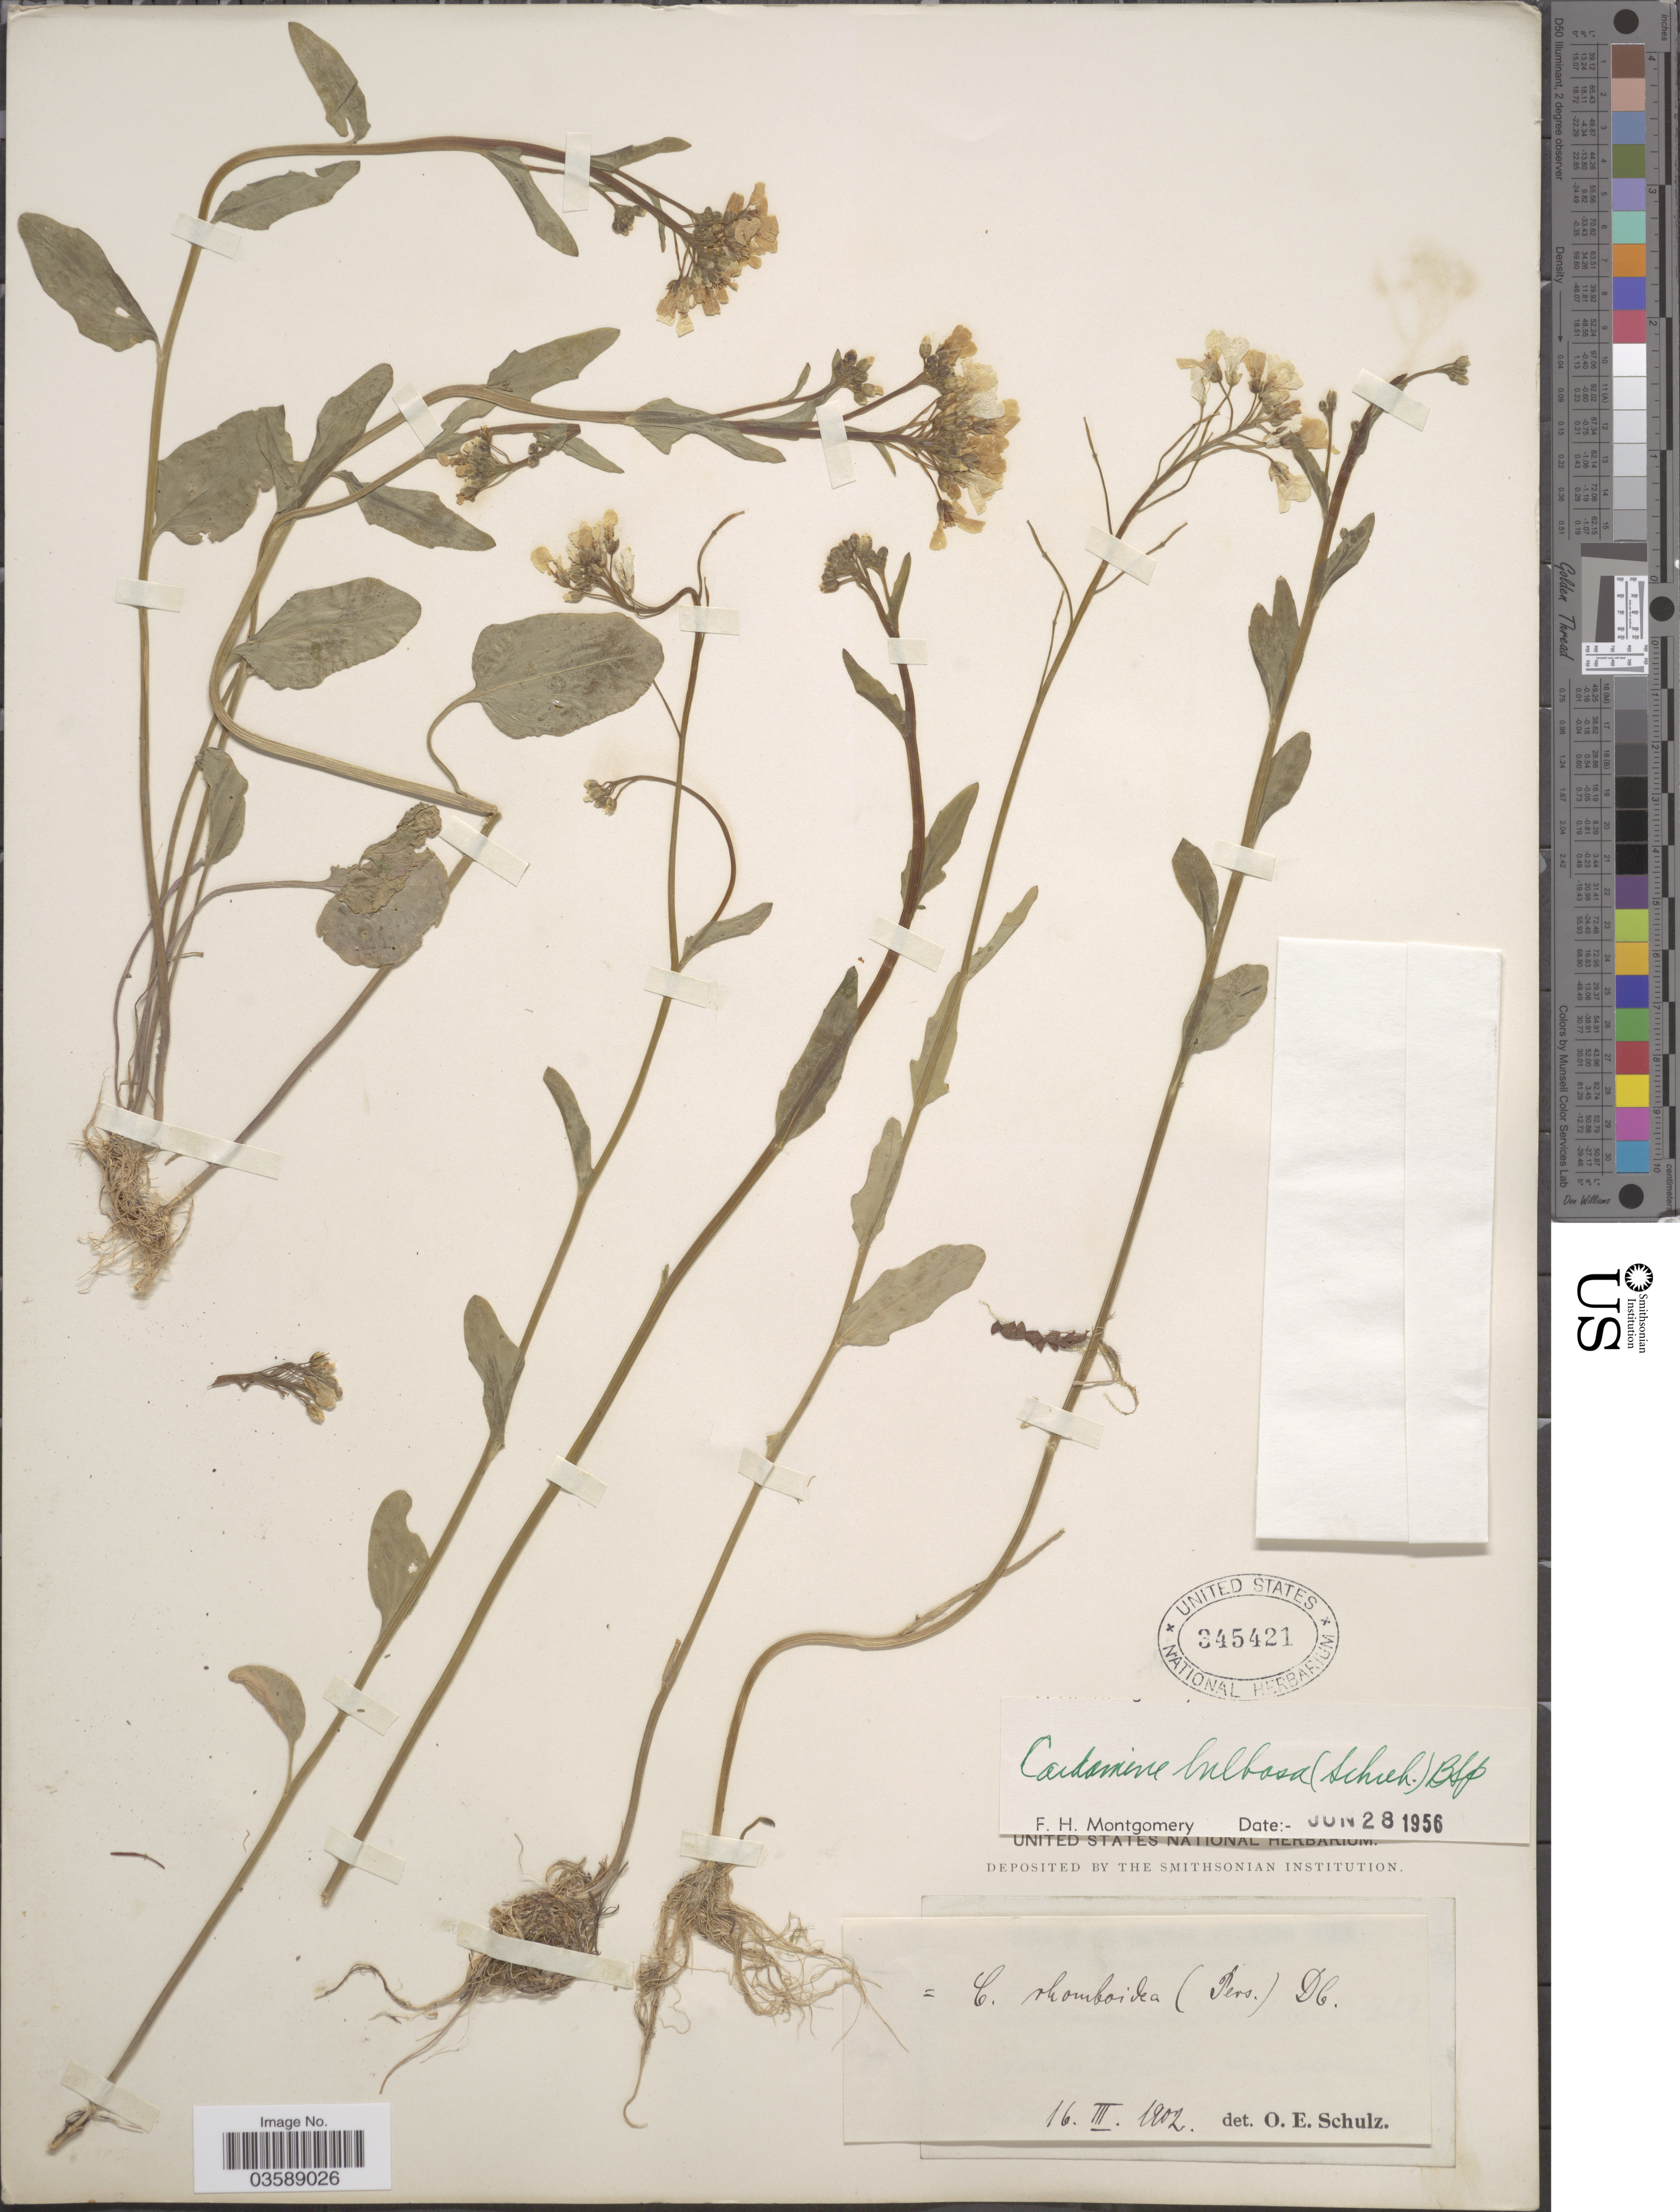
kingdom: Plantae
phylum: Tracheophyta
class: Magnoliopsida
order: Brassicales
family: Brassicaceae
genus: Cardamine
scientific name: Cardamine bulbosa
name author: (Schreb. ex Muhl.) Britton et al.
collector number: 237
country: United States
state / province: Tennessee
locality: Marshes. Knoxville [data to be confirmed, label obscured]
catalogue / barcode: US 345421